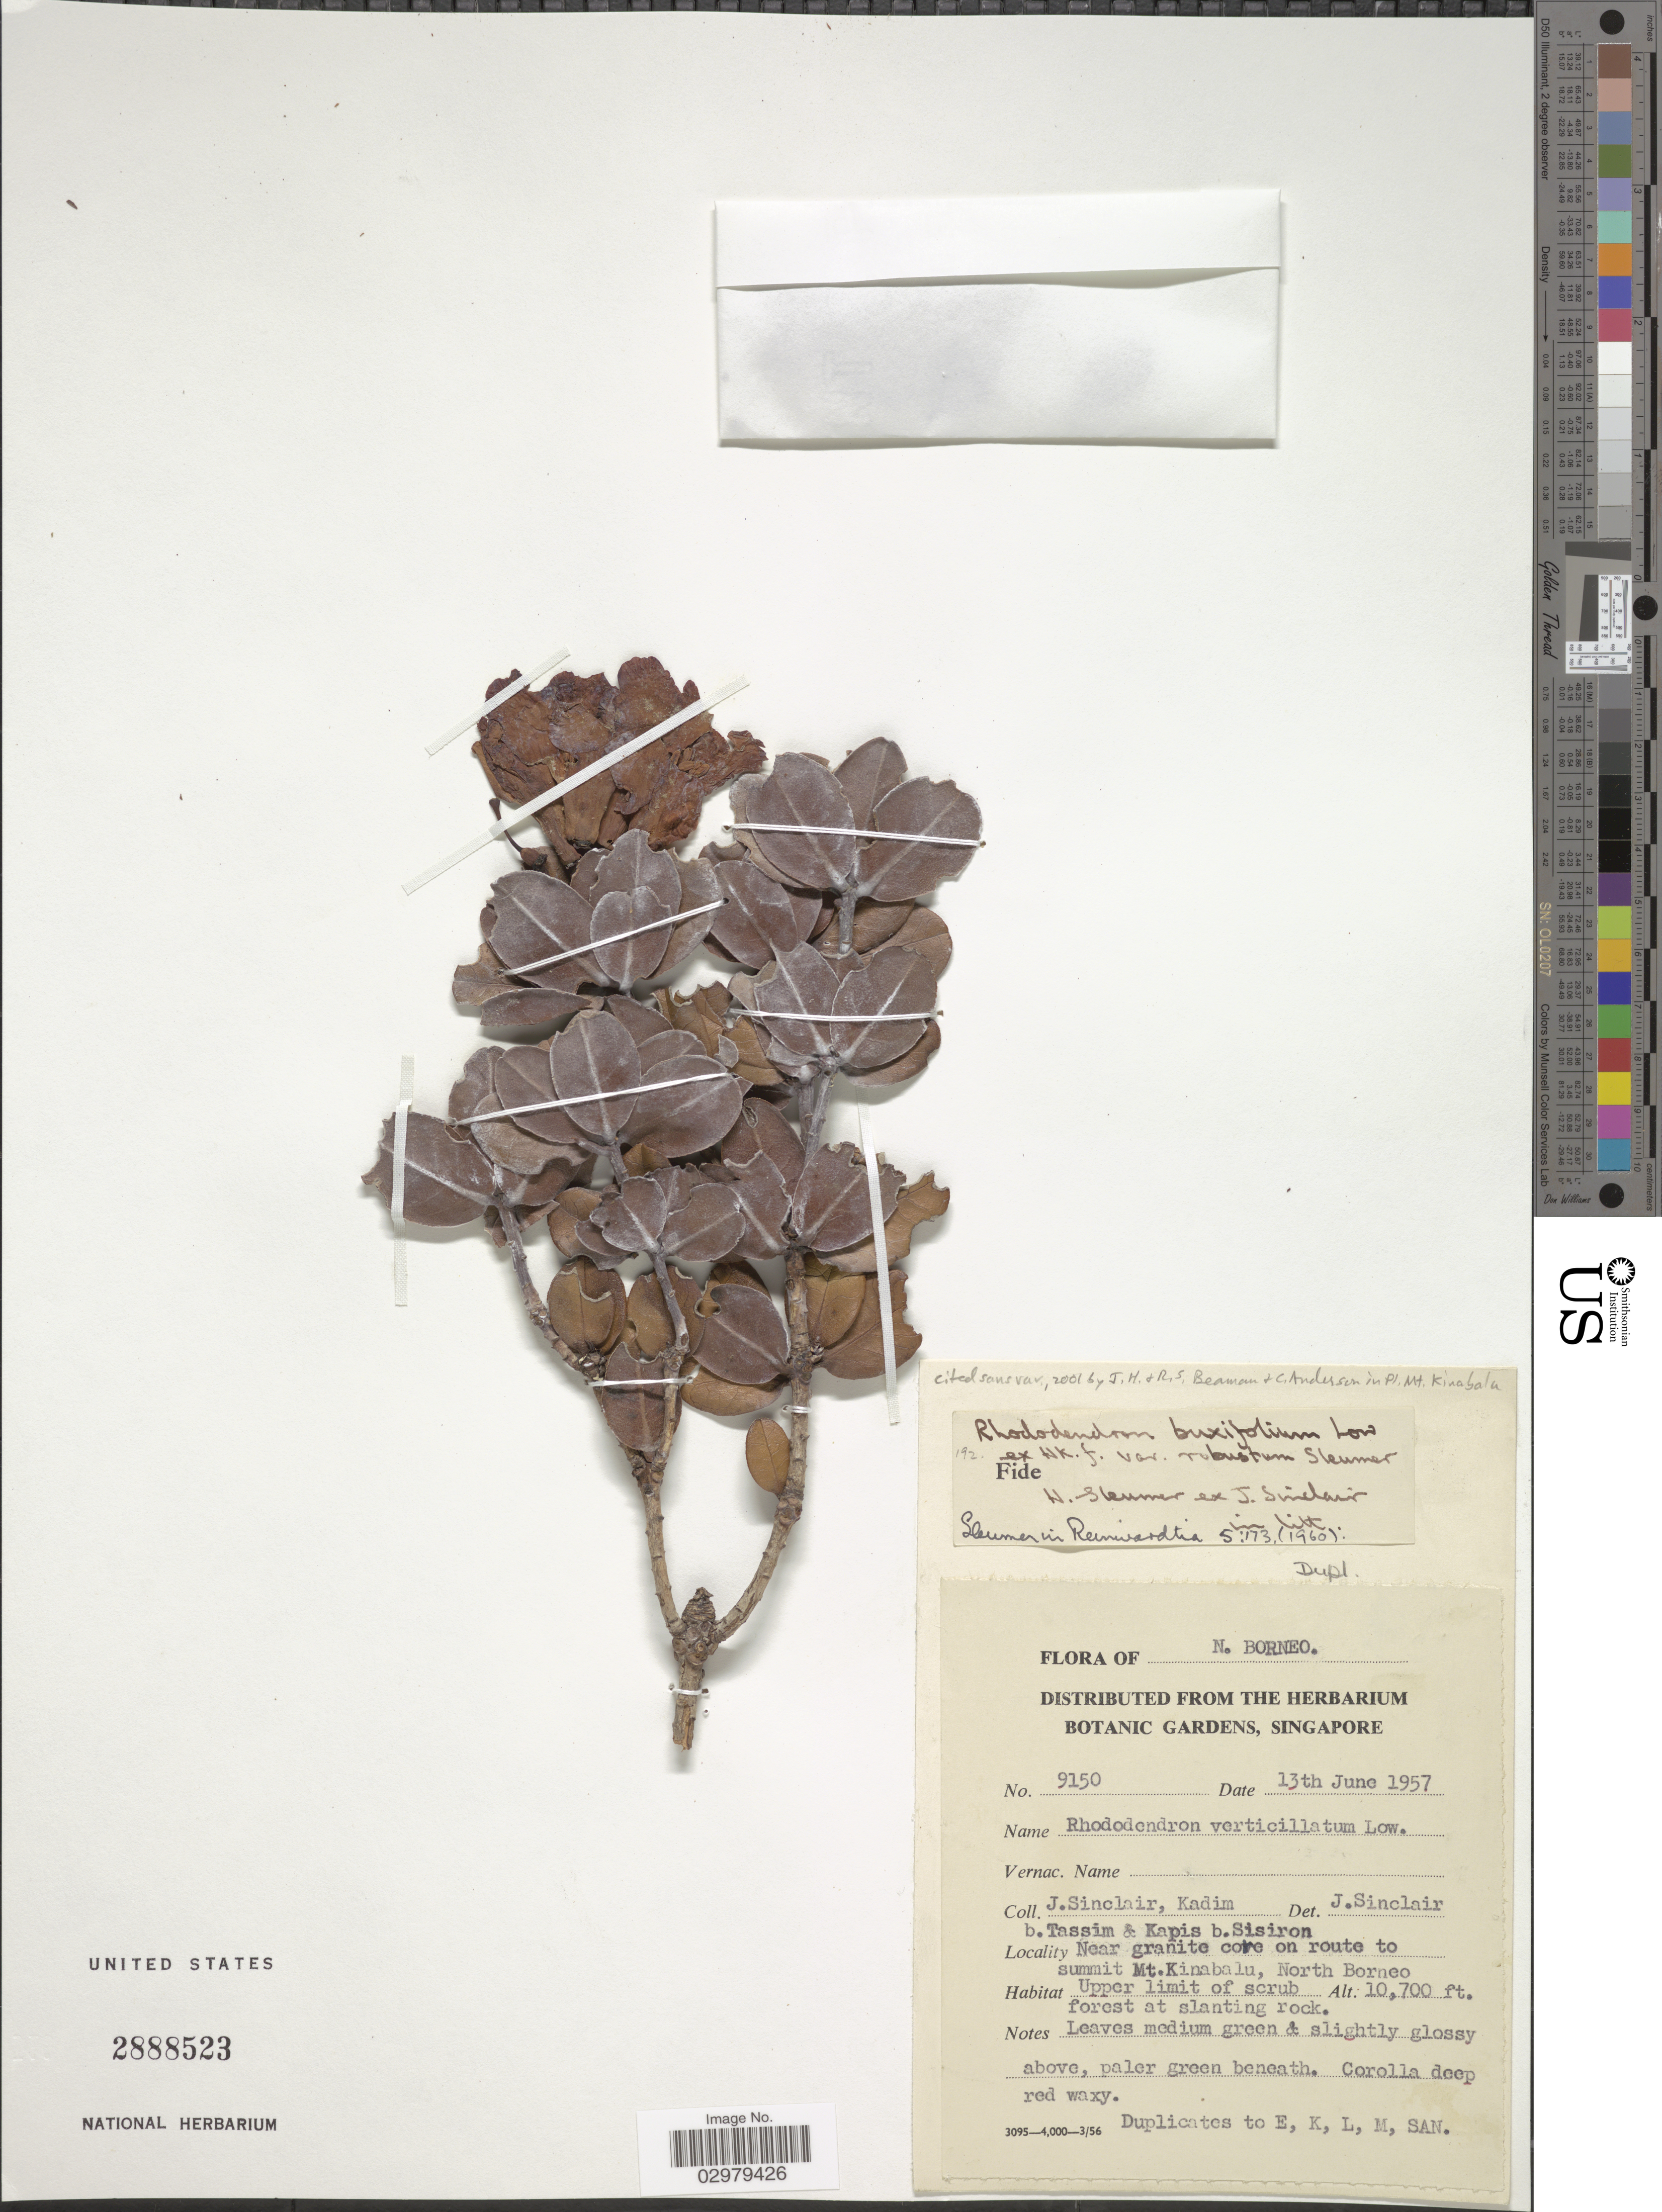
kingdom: Plantae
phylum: Tracheophyta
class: Magnoliopsida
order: Ericales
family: Ericaceae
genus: Rhododendron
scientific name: Rhododendron buxifolium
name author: H. Low ex Hook. f.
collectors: J. Sinclair, K. Tassim & Kapis bin Sisiron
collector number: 9150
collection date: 1957-06-13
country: Malaysia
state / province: Sabah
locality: N. Borneo. On route to summit Mt. Kinabalu, North Borneo Upper limit of scrub.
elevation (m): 3261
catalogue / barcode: US 2888523